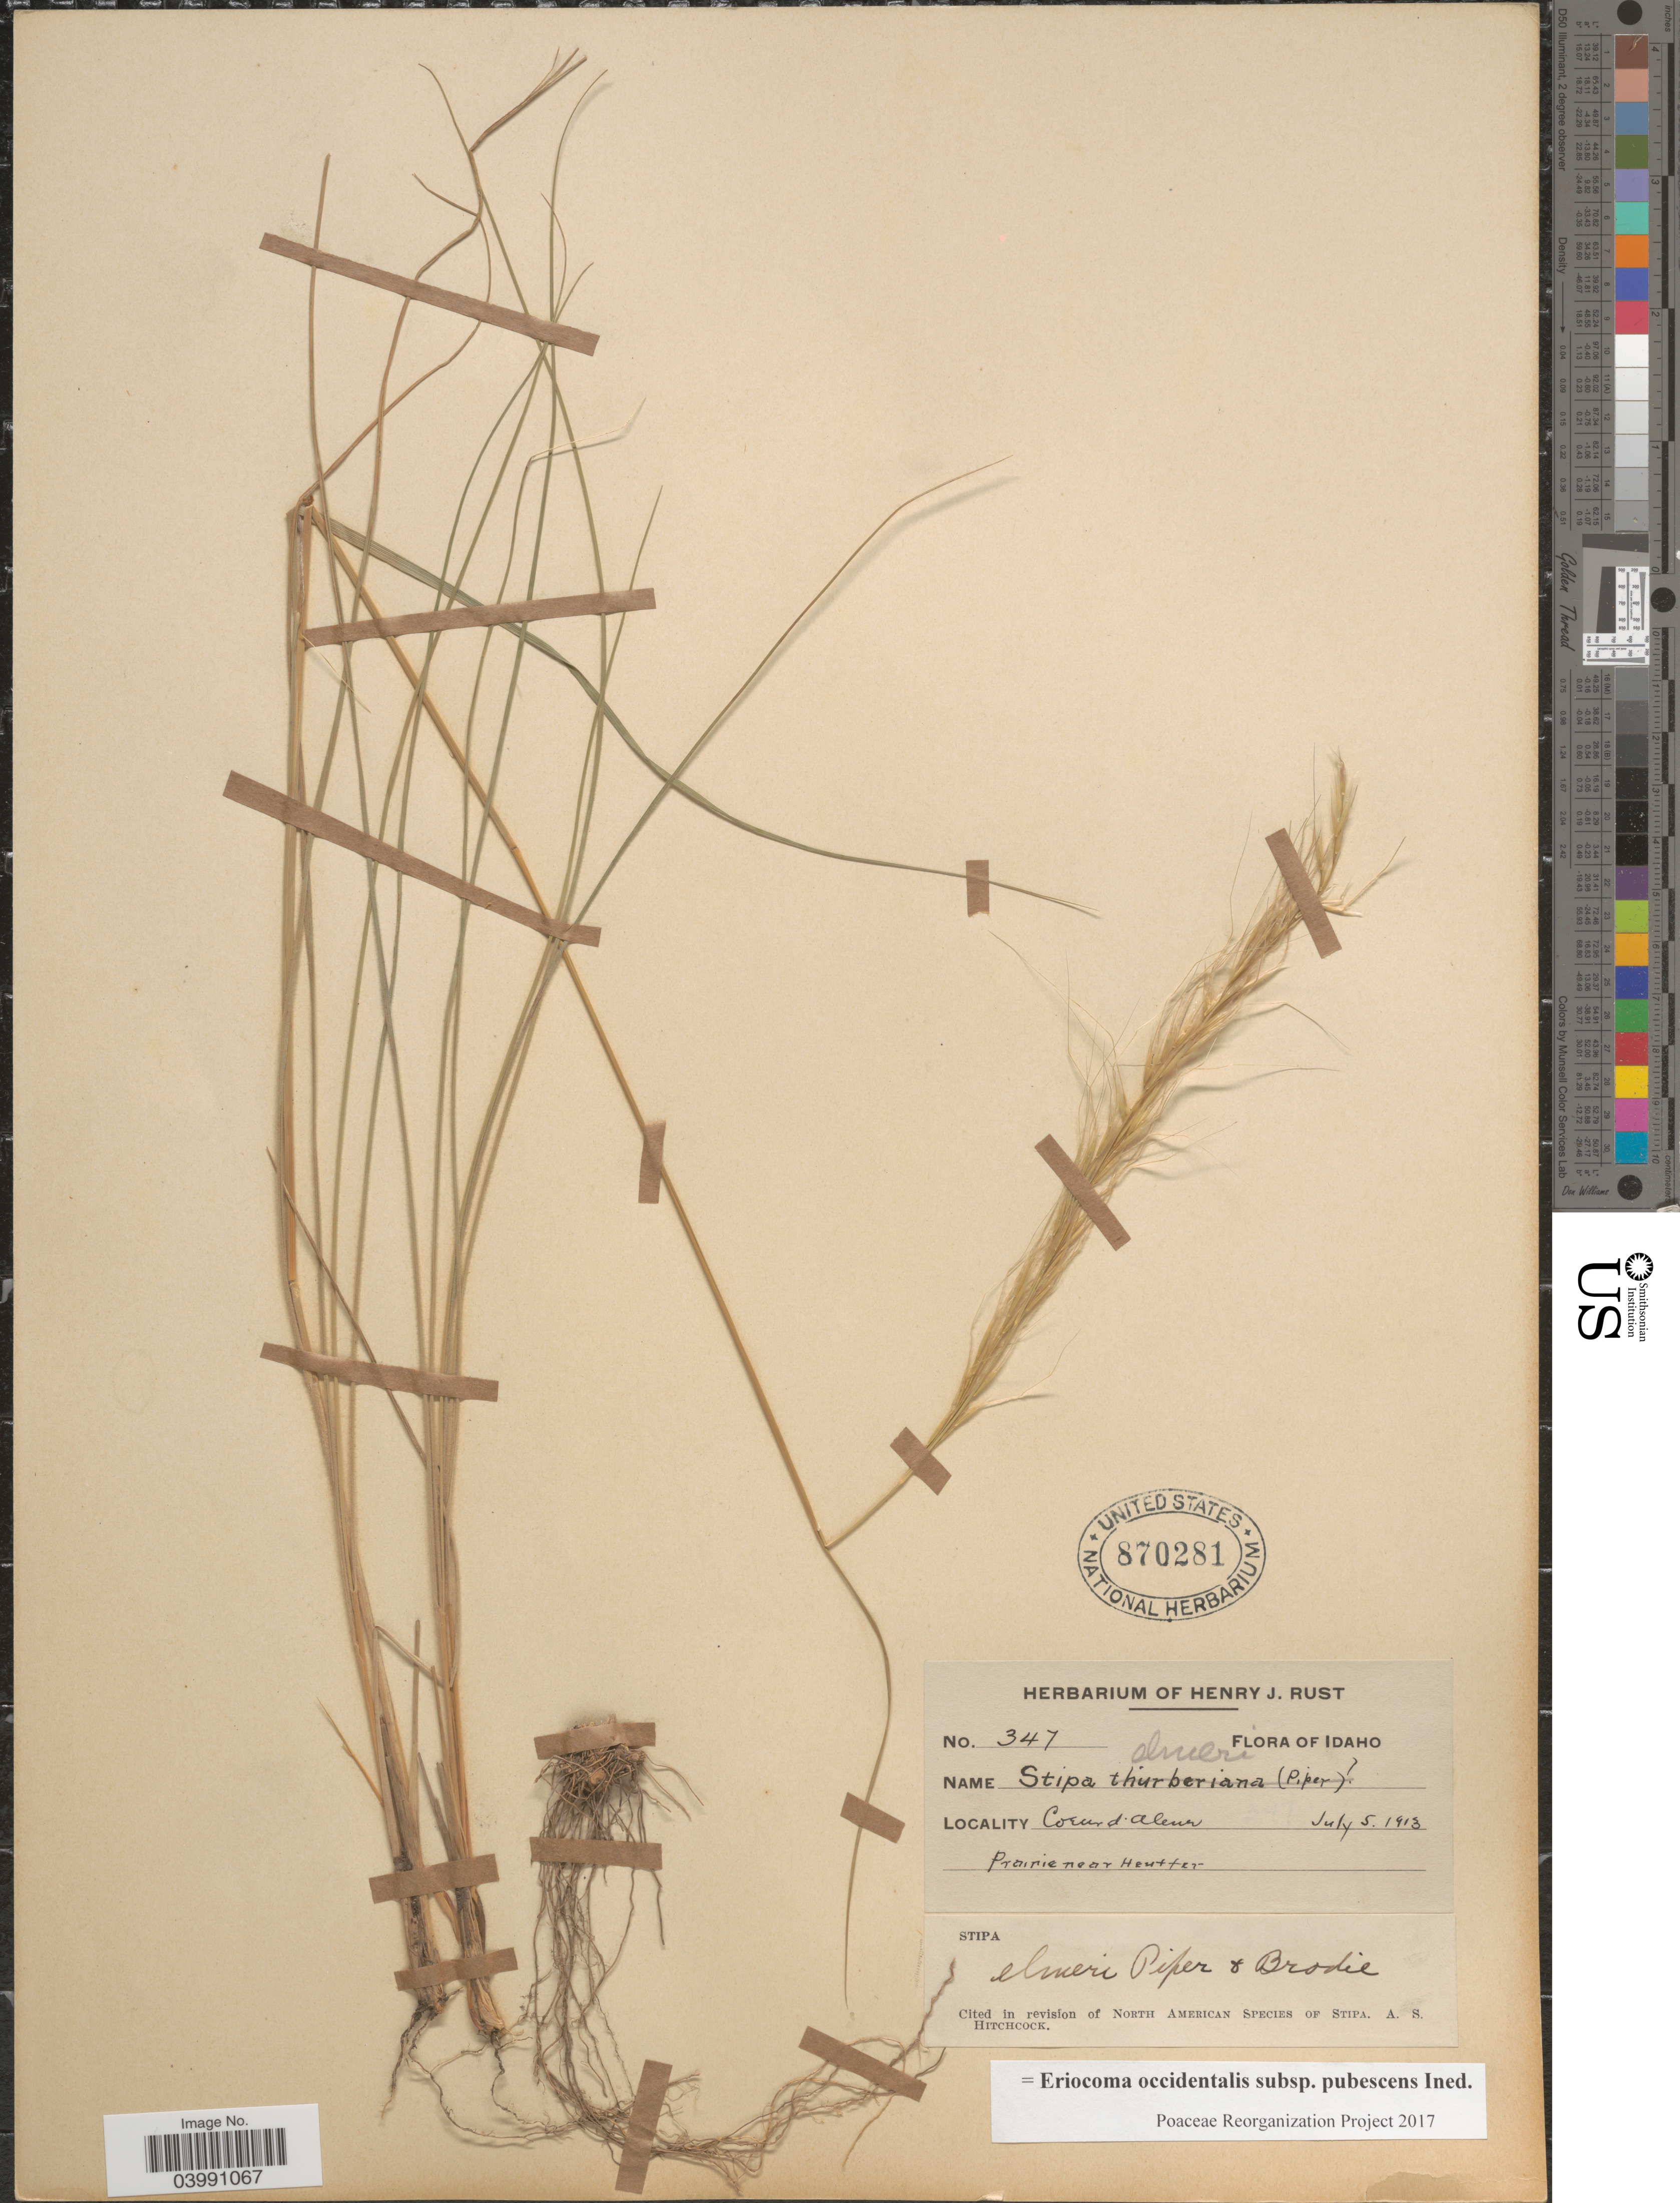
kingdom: Plantae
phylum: Tracheophyta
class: Liliopsida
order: Poales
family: Poaceae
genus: Eriocoma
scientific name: Eriocoma occidentalis subsp. pubescens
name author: (Vasey) Romasch.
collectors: ex herb. Henry J. Rust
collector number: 347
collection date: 1913-07-05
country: United States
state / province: Idaho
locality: Coeur d'Alene. Prairies near Heutter.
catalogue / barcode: US 870281